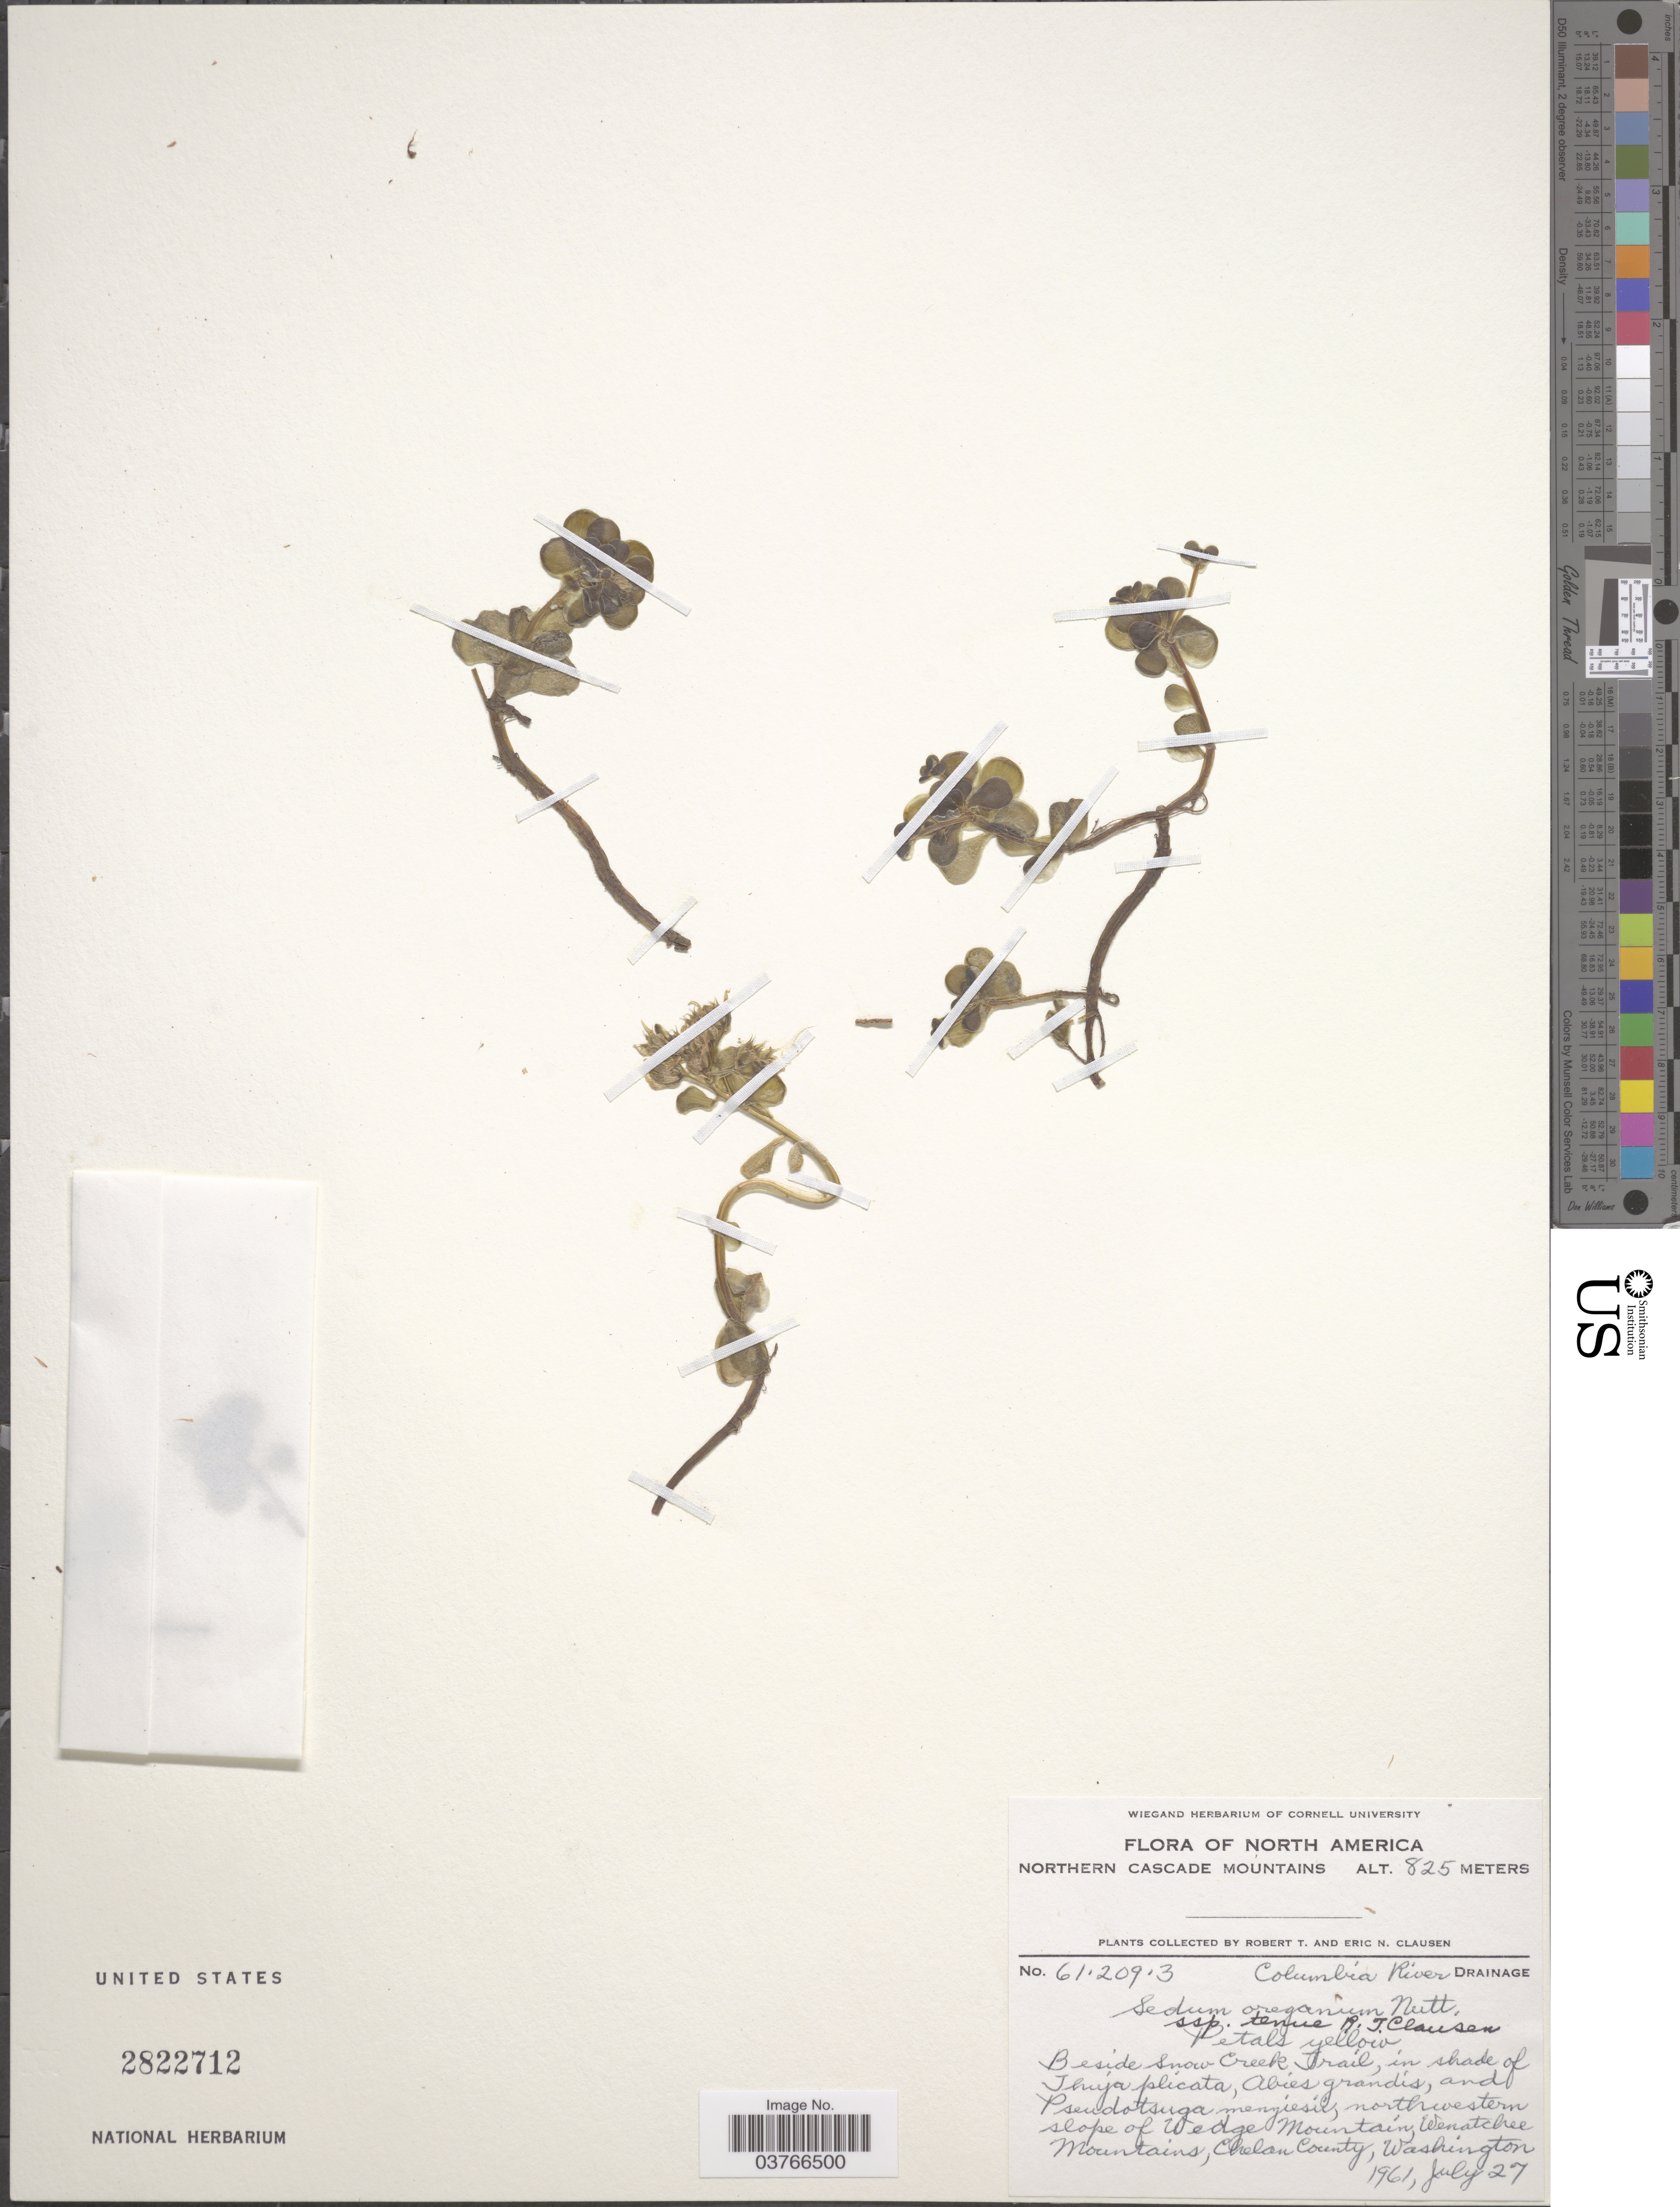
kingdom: Plantae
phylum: Tracheophyta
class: Magnoliopsida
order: Saxifragales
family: Crassulaceae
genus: Sedum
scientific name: Sedum oreganum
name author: Nutt.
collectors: R. T. Clausen & E. Clausen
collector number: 612093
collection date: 1961-07-27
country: United States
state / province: Washington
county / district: Chelan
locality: Northern Cascade Mountains. Columbia River Drainage. Beside Snow Creek Trail. Northwestern slope of Wedge Mountain, Wenatchee Mountains, Chelan County.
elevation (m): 825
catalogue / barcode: US 2822712